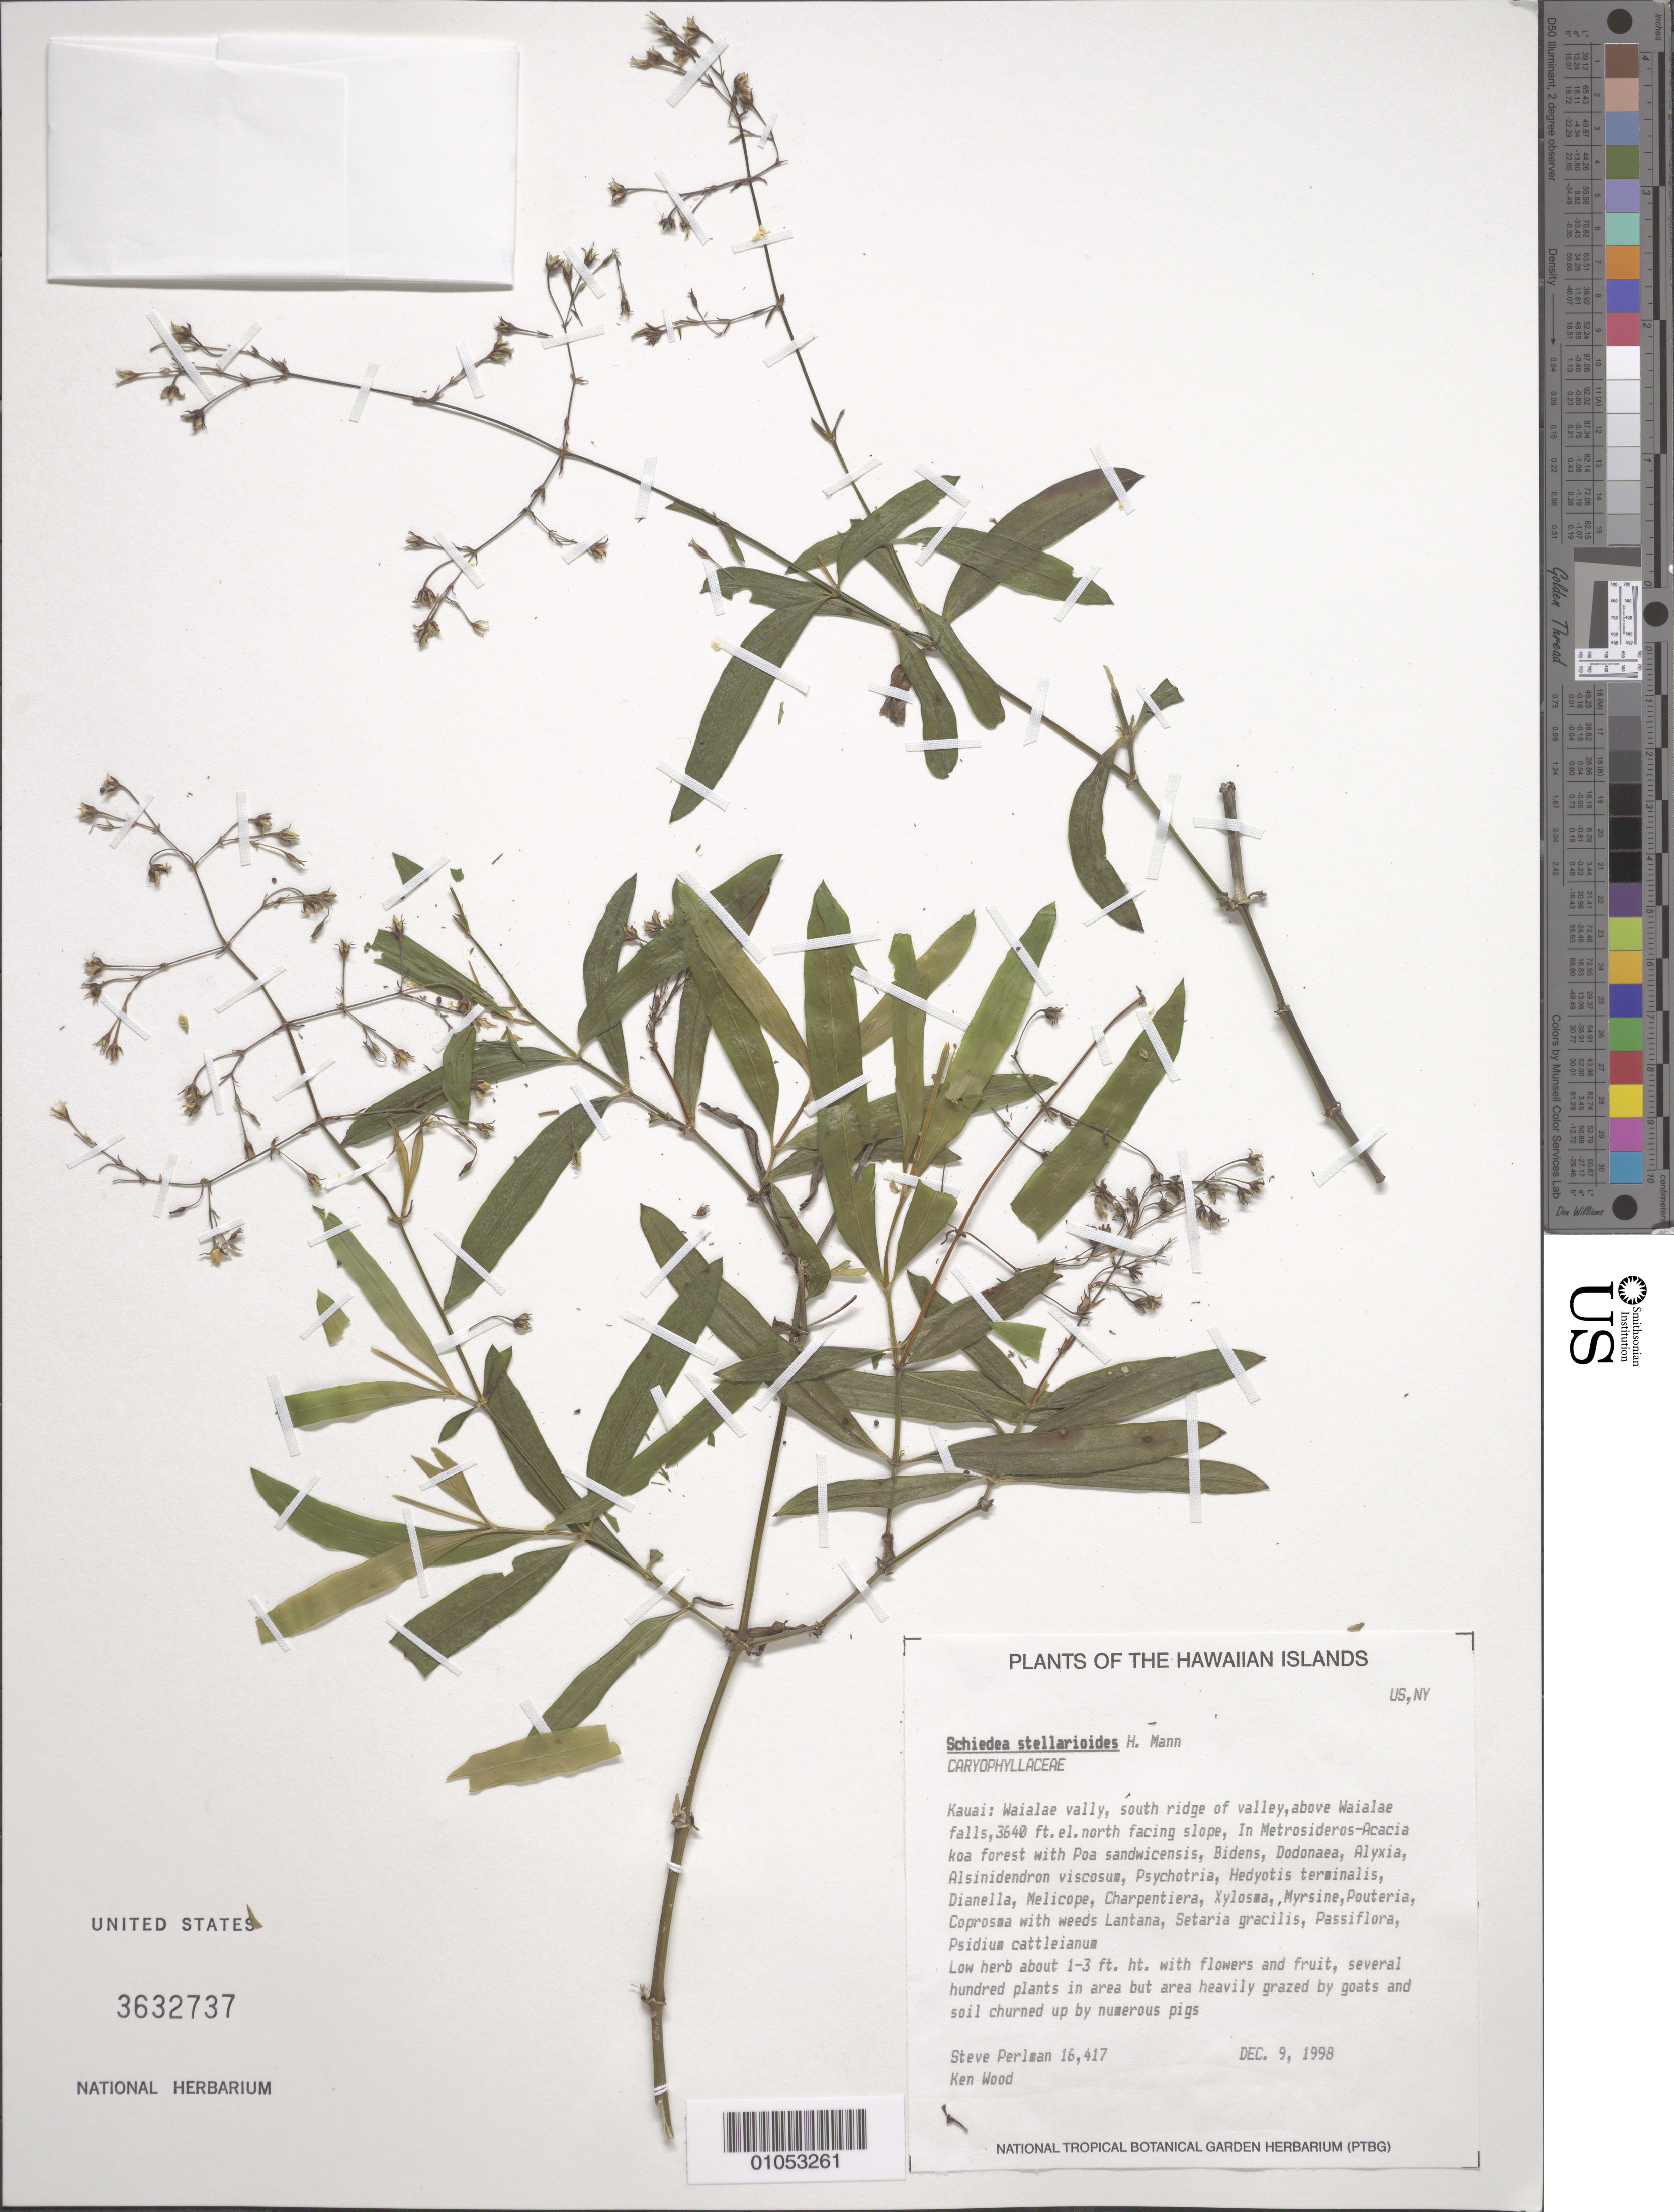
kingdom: Plantae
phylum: Tracheophyta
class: Magnoliopsida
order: Caryophyllales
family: Caryophyllaceae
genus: Schiedea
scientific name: Schiedea stellarioides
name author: H. Mann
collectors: S. P. Perlman & K. Wood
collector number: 16417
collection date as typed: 9 Dec 1998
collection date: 1998-12-09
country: United States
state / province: Hawaii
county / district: Kauai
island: Kaua'i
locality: Waialae Valley, south ridge of valley, above Waialae Falls.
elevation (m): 1110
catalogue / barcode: US 3632737